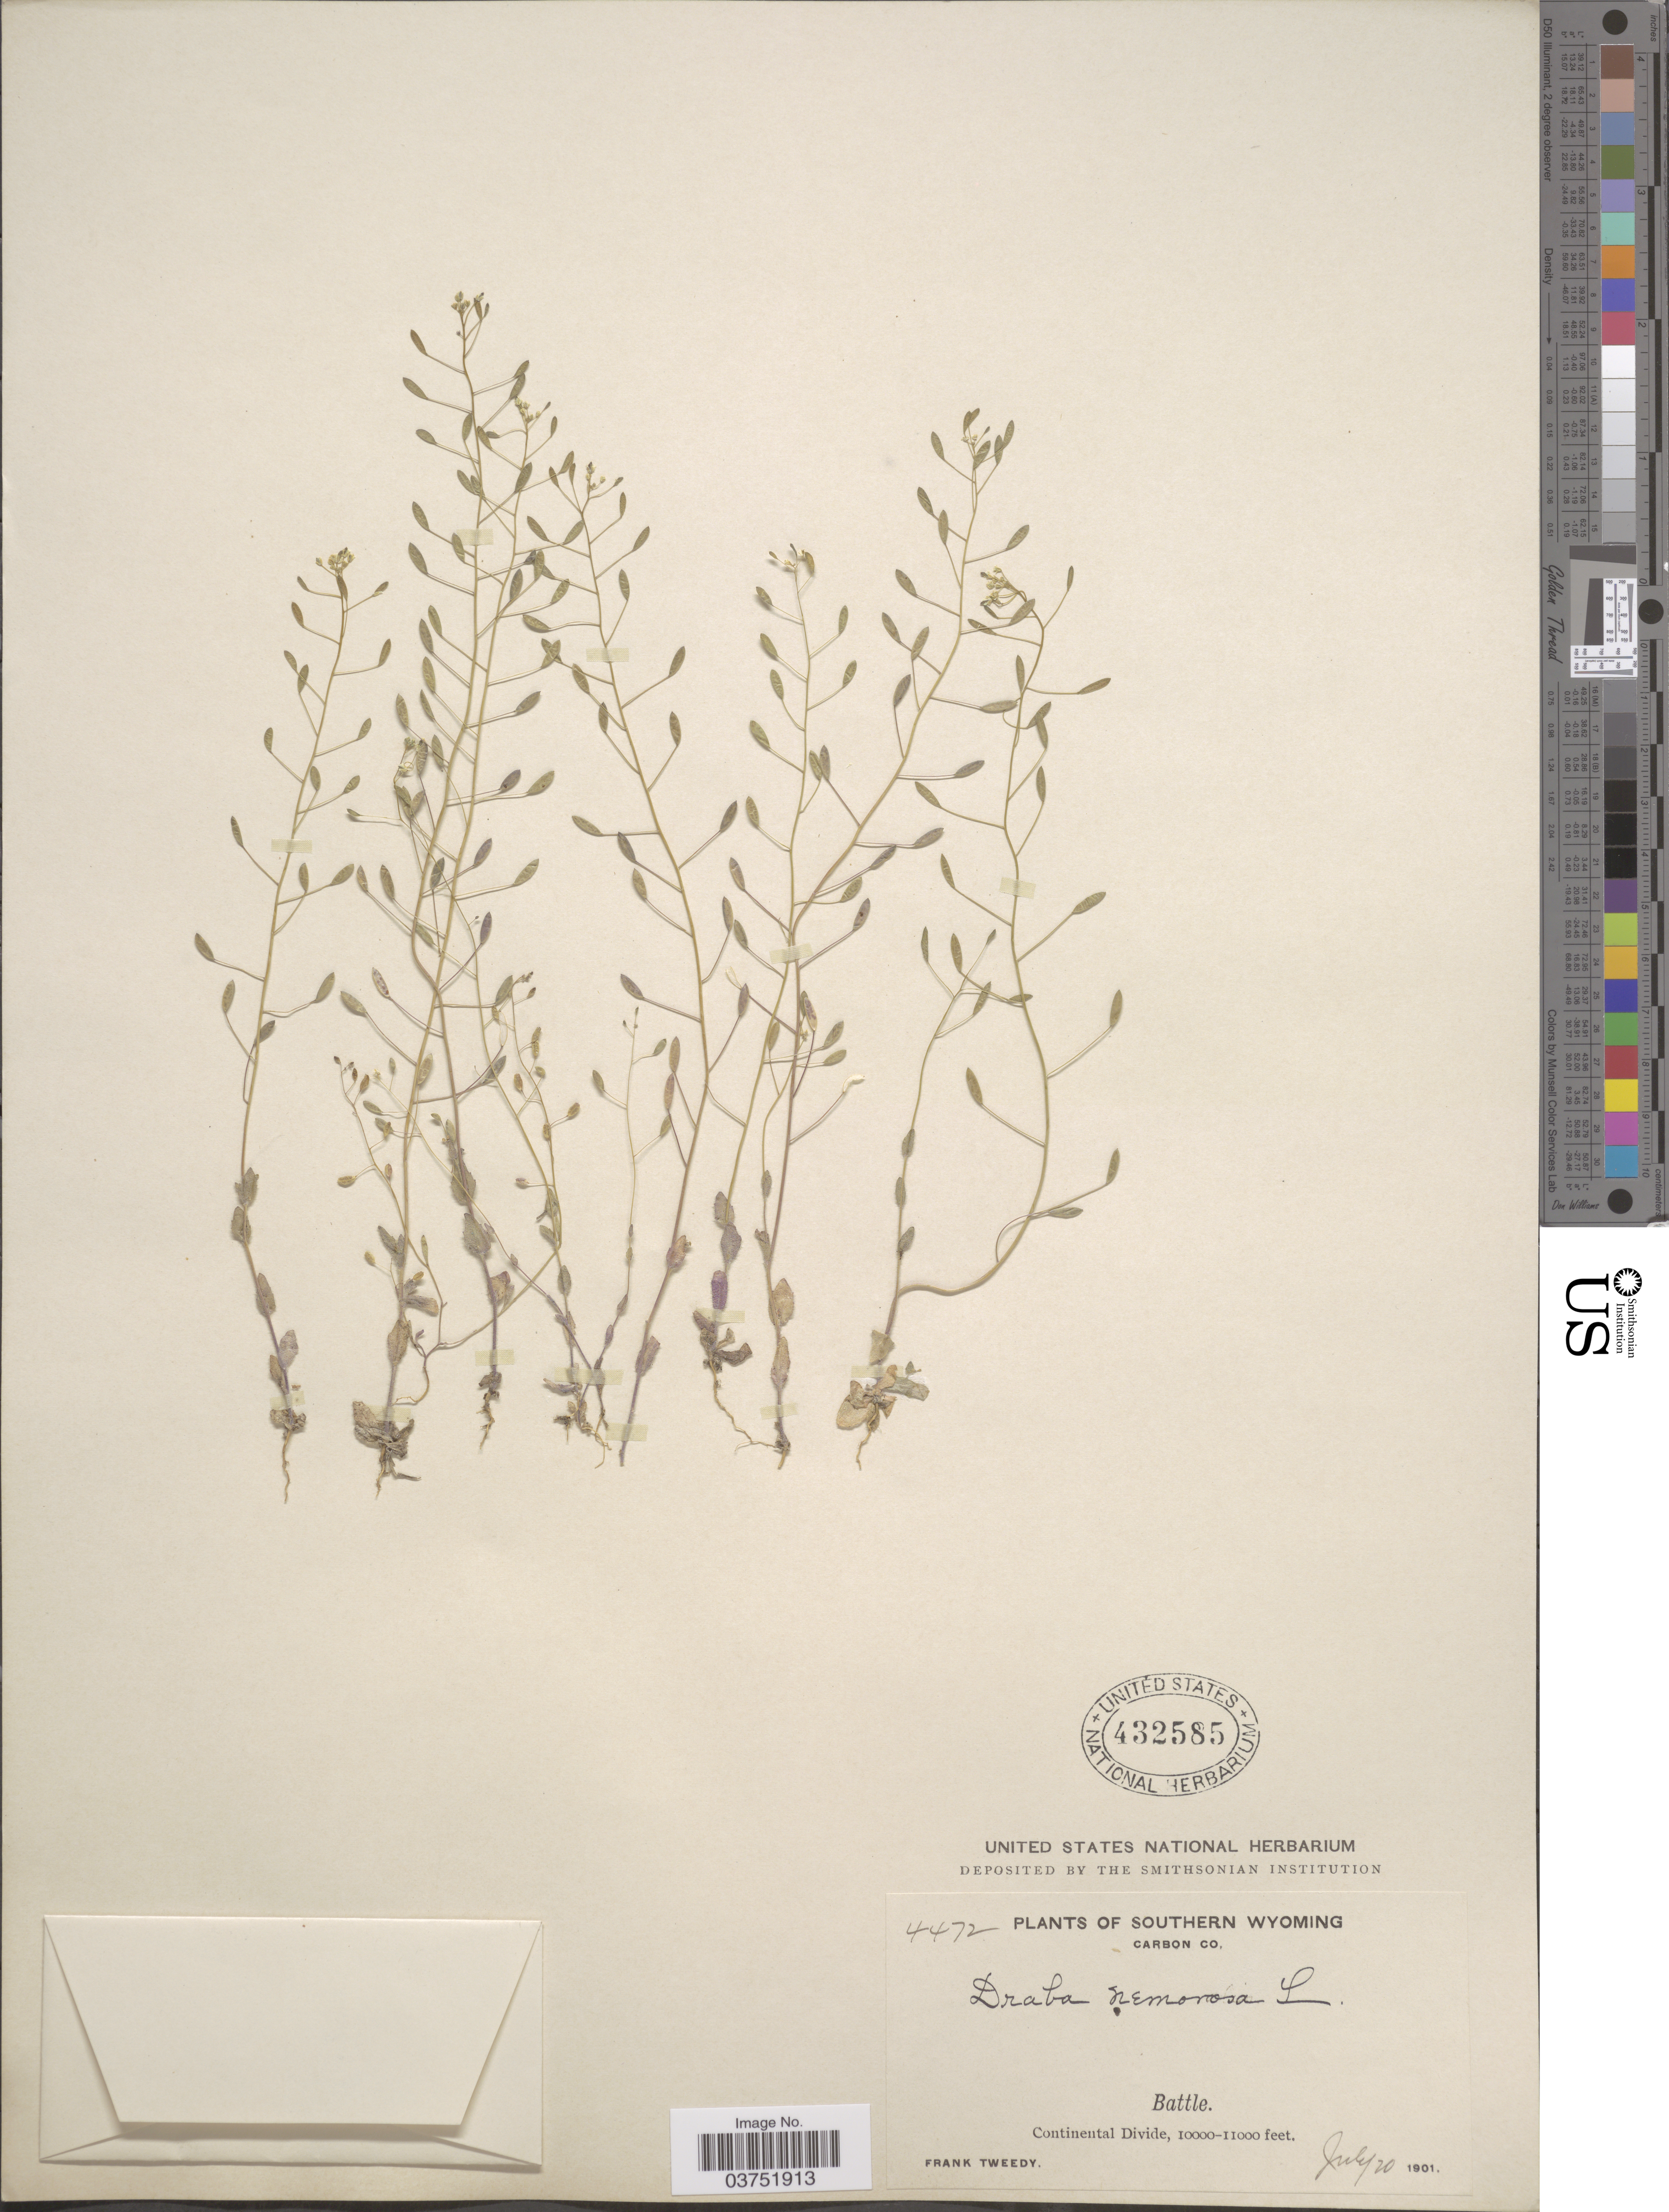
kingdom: Plantae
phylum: Tracheophyta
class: Magnoliopsida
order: Brassicales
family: Brassicaceae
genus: Draba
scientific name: Draba nemorosa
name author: L.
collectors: F. Tweedy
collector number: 4472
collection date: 1901-07-20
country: United States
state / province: Wyoming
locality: Southern Wyoming. Carbon Co. Battle. Continental Divide.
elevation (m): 3048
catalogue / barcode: US 432585